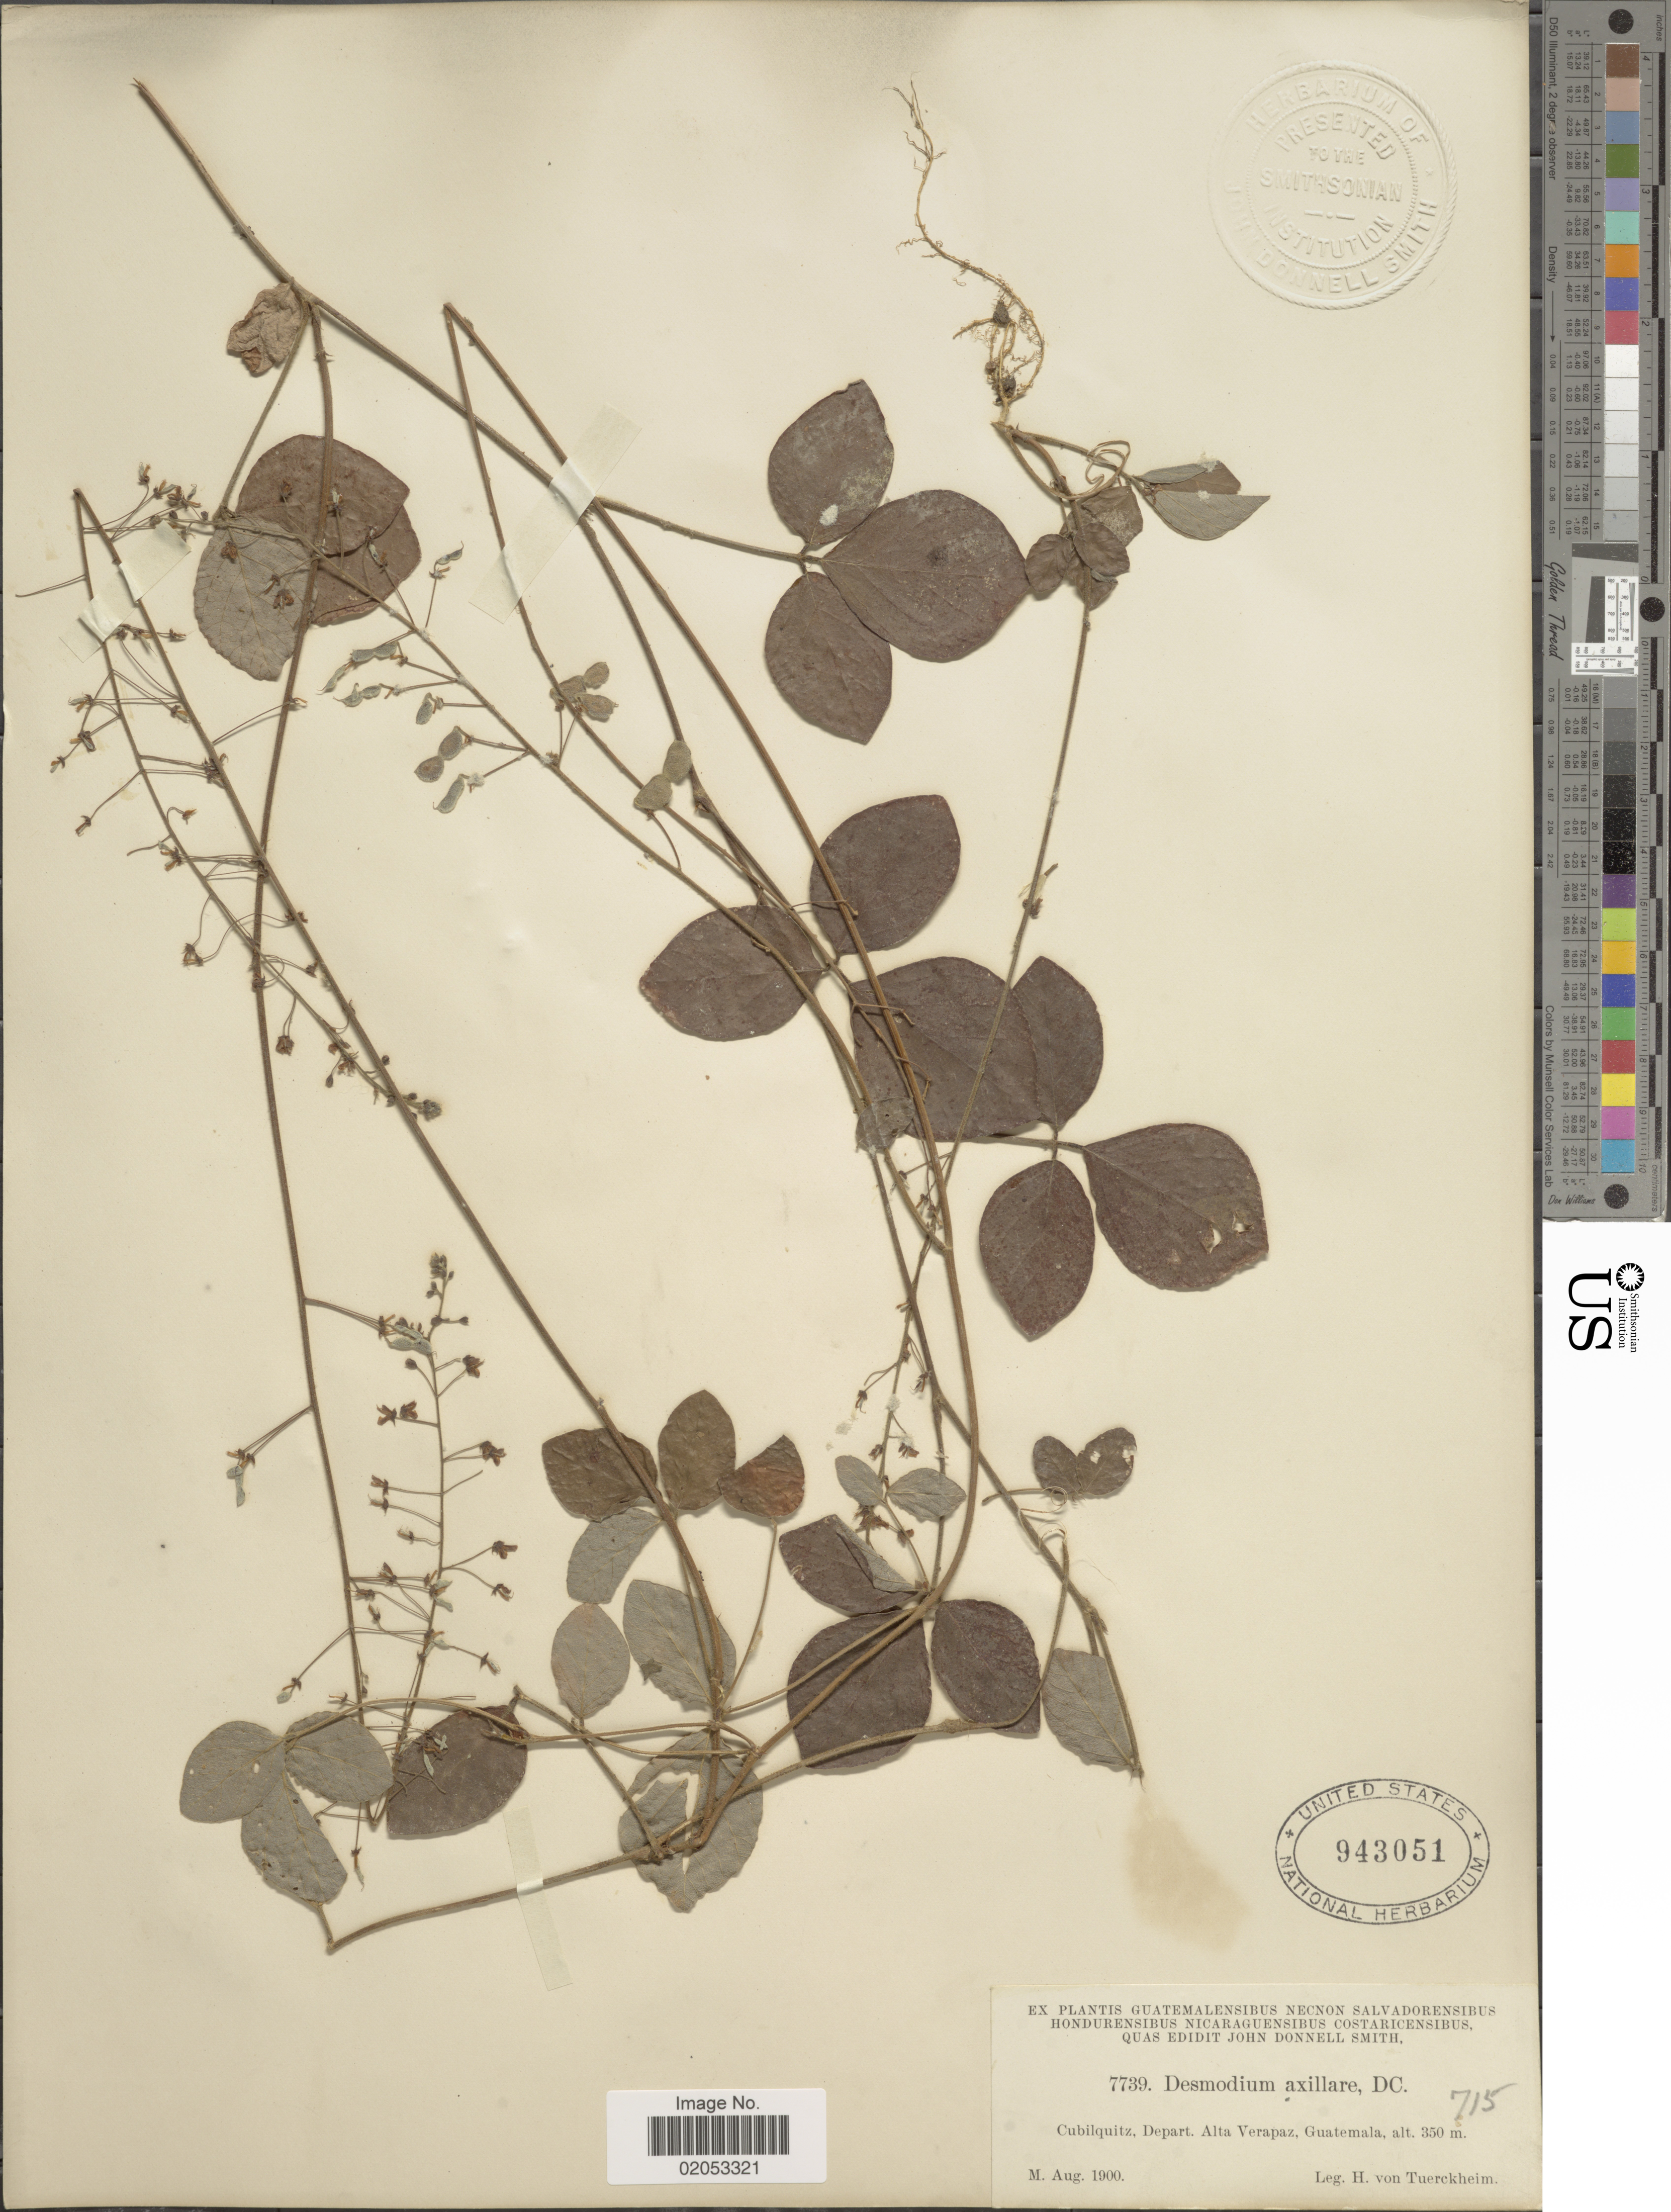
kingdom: Plantae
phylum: Tracheophyta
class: Magnoliopsida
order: Fabales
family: Fabaceae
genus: Desmodium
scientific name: Desmodium axillare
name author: (Sw.) DC.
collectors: H. von Türckheim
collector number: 7739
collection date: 1900-08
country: Guatemala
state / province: Alta Verapaz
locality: Cubilquitz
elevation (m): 350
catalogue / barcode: US 943051